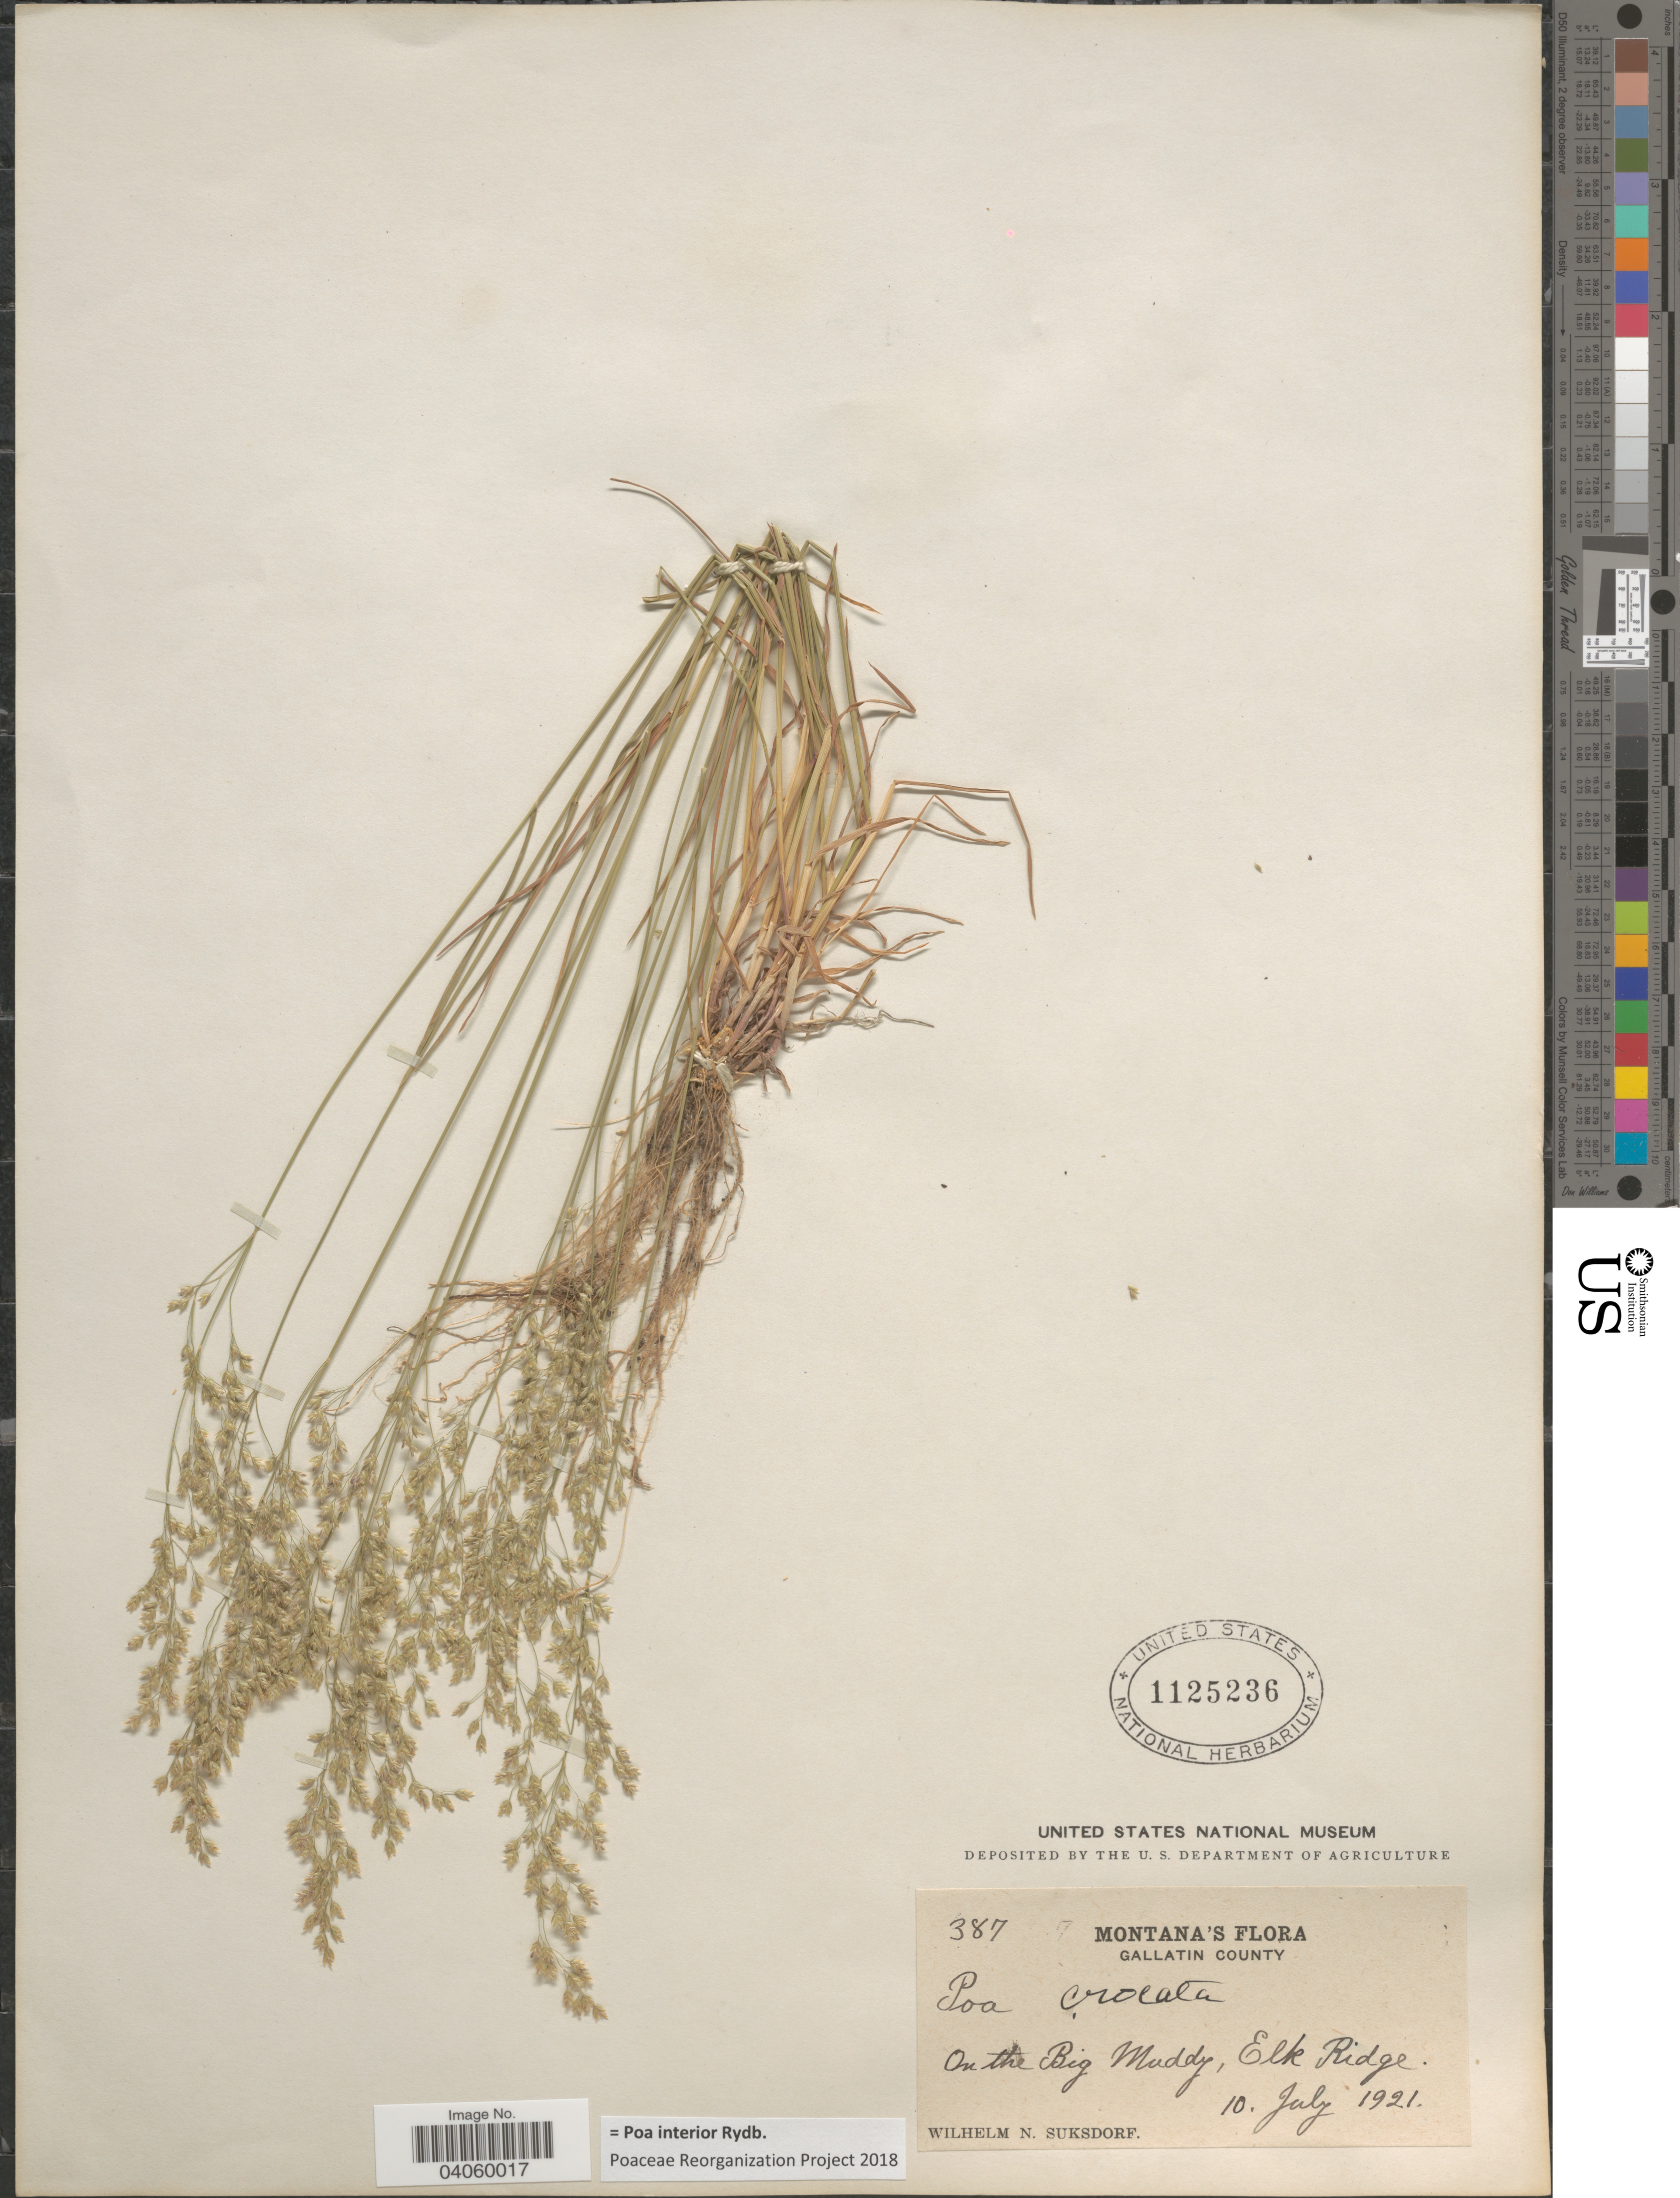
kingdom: Plantae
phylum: Tracheophyta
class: Liliopsida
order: Poales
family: Poaceae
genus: Poa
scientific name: Poa interior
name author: Rydb.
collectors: W. N. Suksdorf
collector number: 387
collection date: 1921-07-10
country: United States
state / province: Montana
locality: Gallatin County. On the Big Muddy, Elk Ridge.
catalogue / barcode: US 1125236